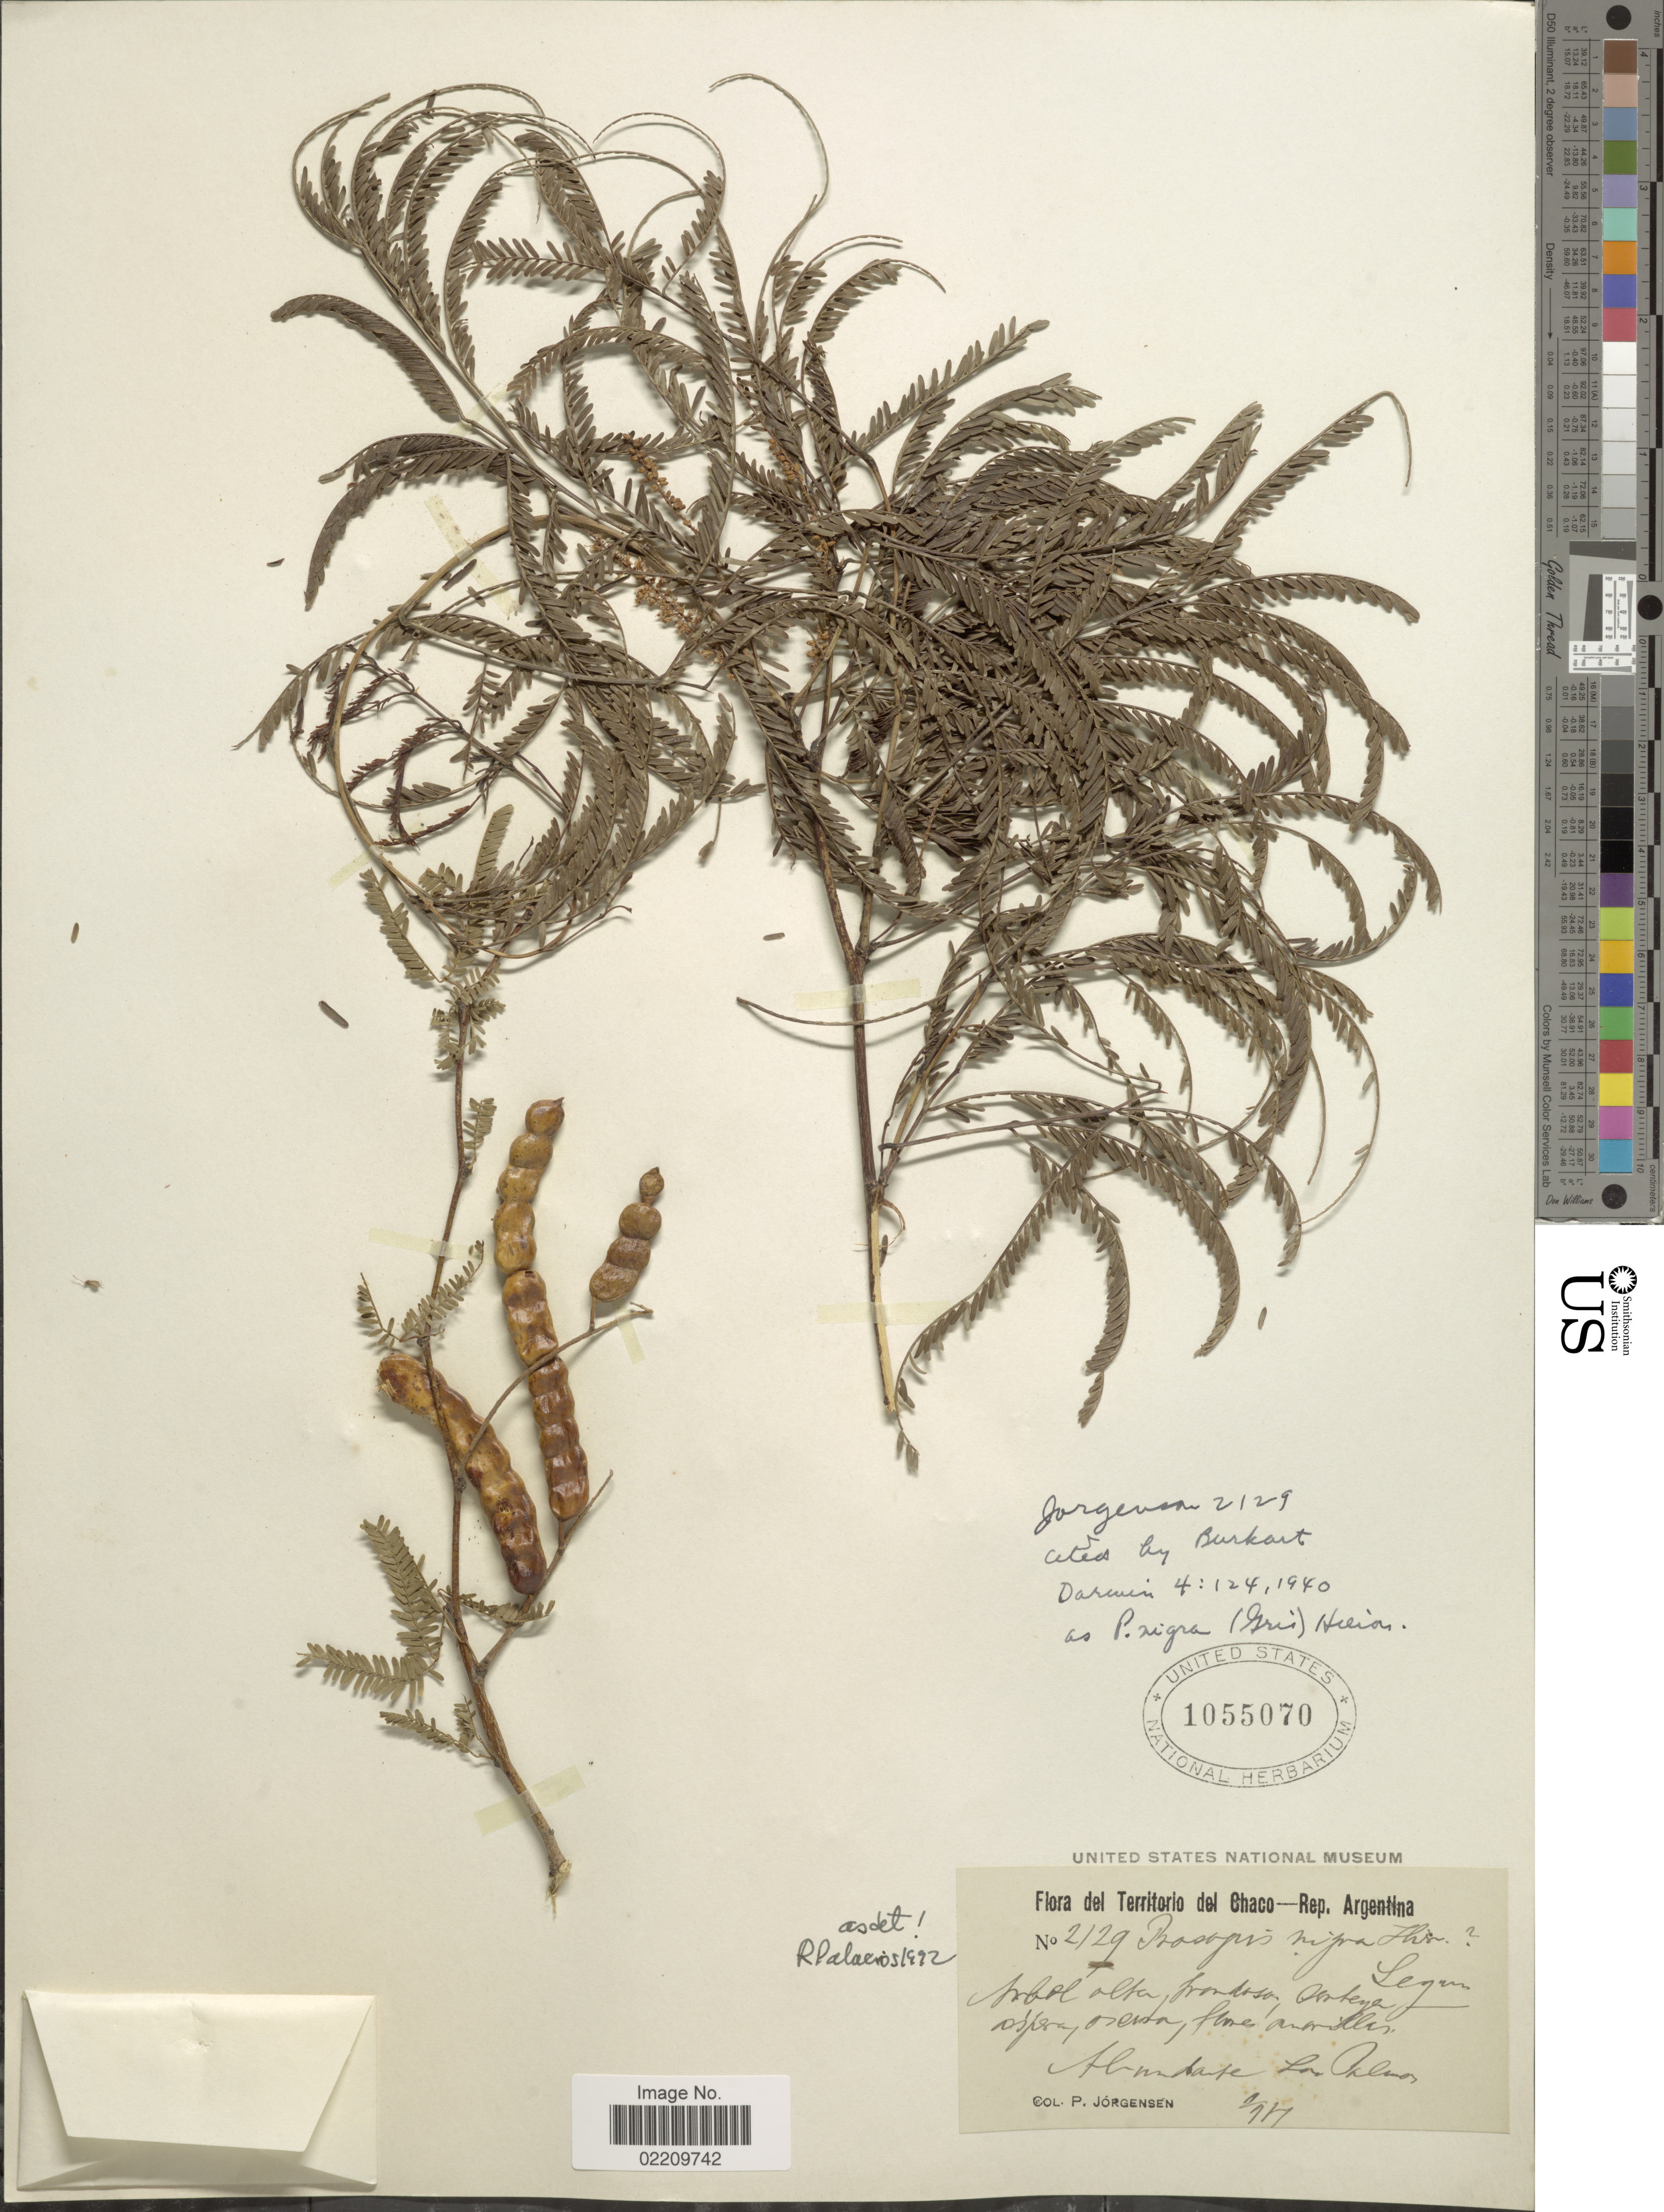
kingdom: Plantae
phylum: Tracheophyta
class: Magnoliopsida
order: Fabales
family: Fabaceae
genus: Neltuma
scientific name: Neltuma nigra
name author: (Griseb.) C. E. Hughes & G.P. Lewis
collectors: P. Jörgensen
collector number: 2129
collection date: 1917-02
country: Argentina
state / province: Chaco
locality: Territorio del Chaco - Rep. Argentina. Abundant Los Palmas.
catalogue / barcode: US 1055070